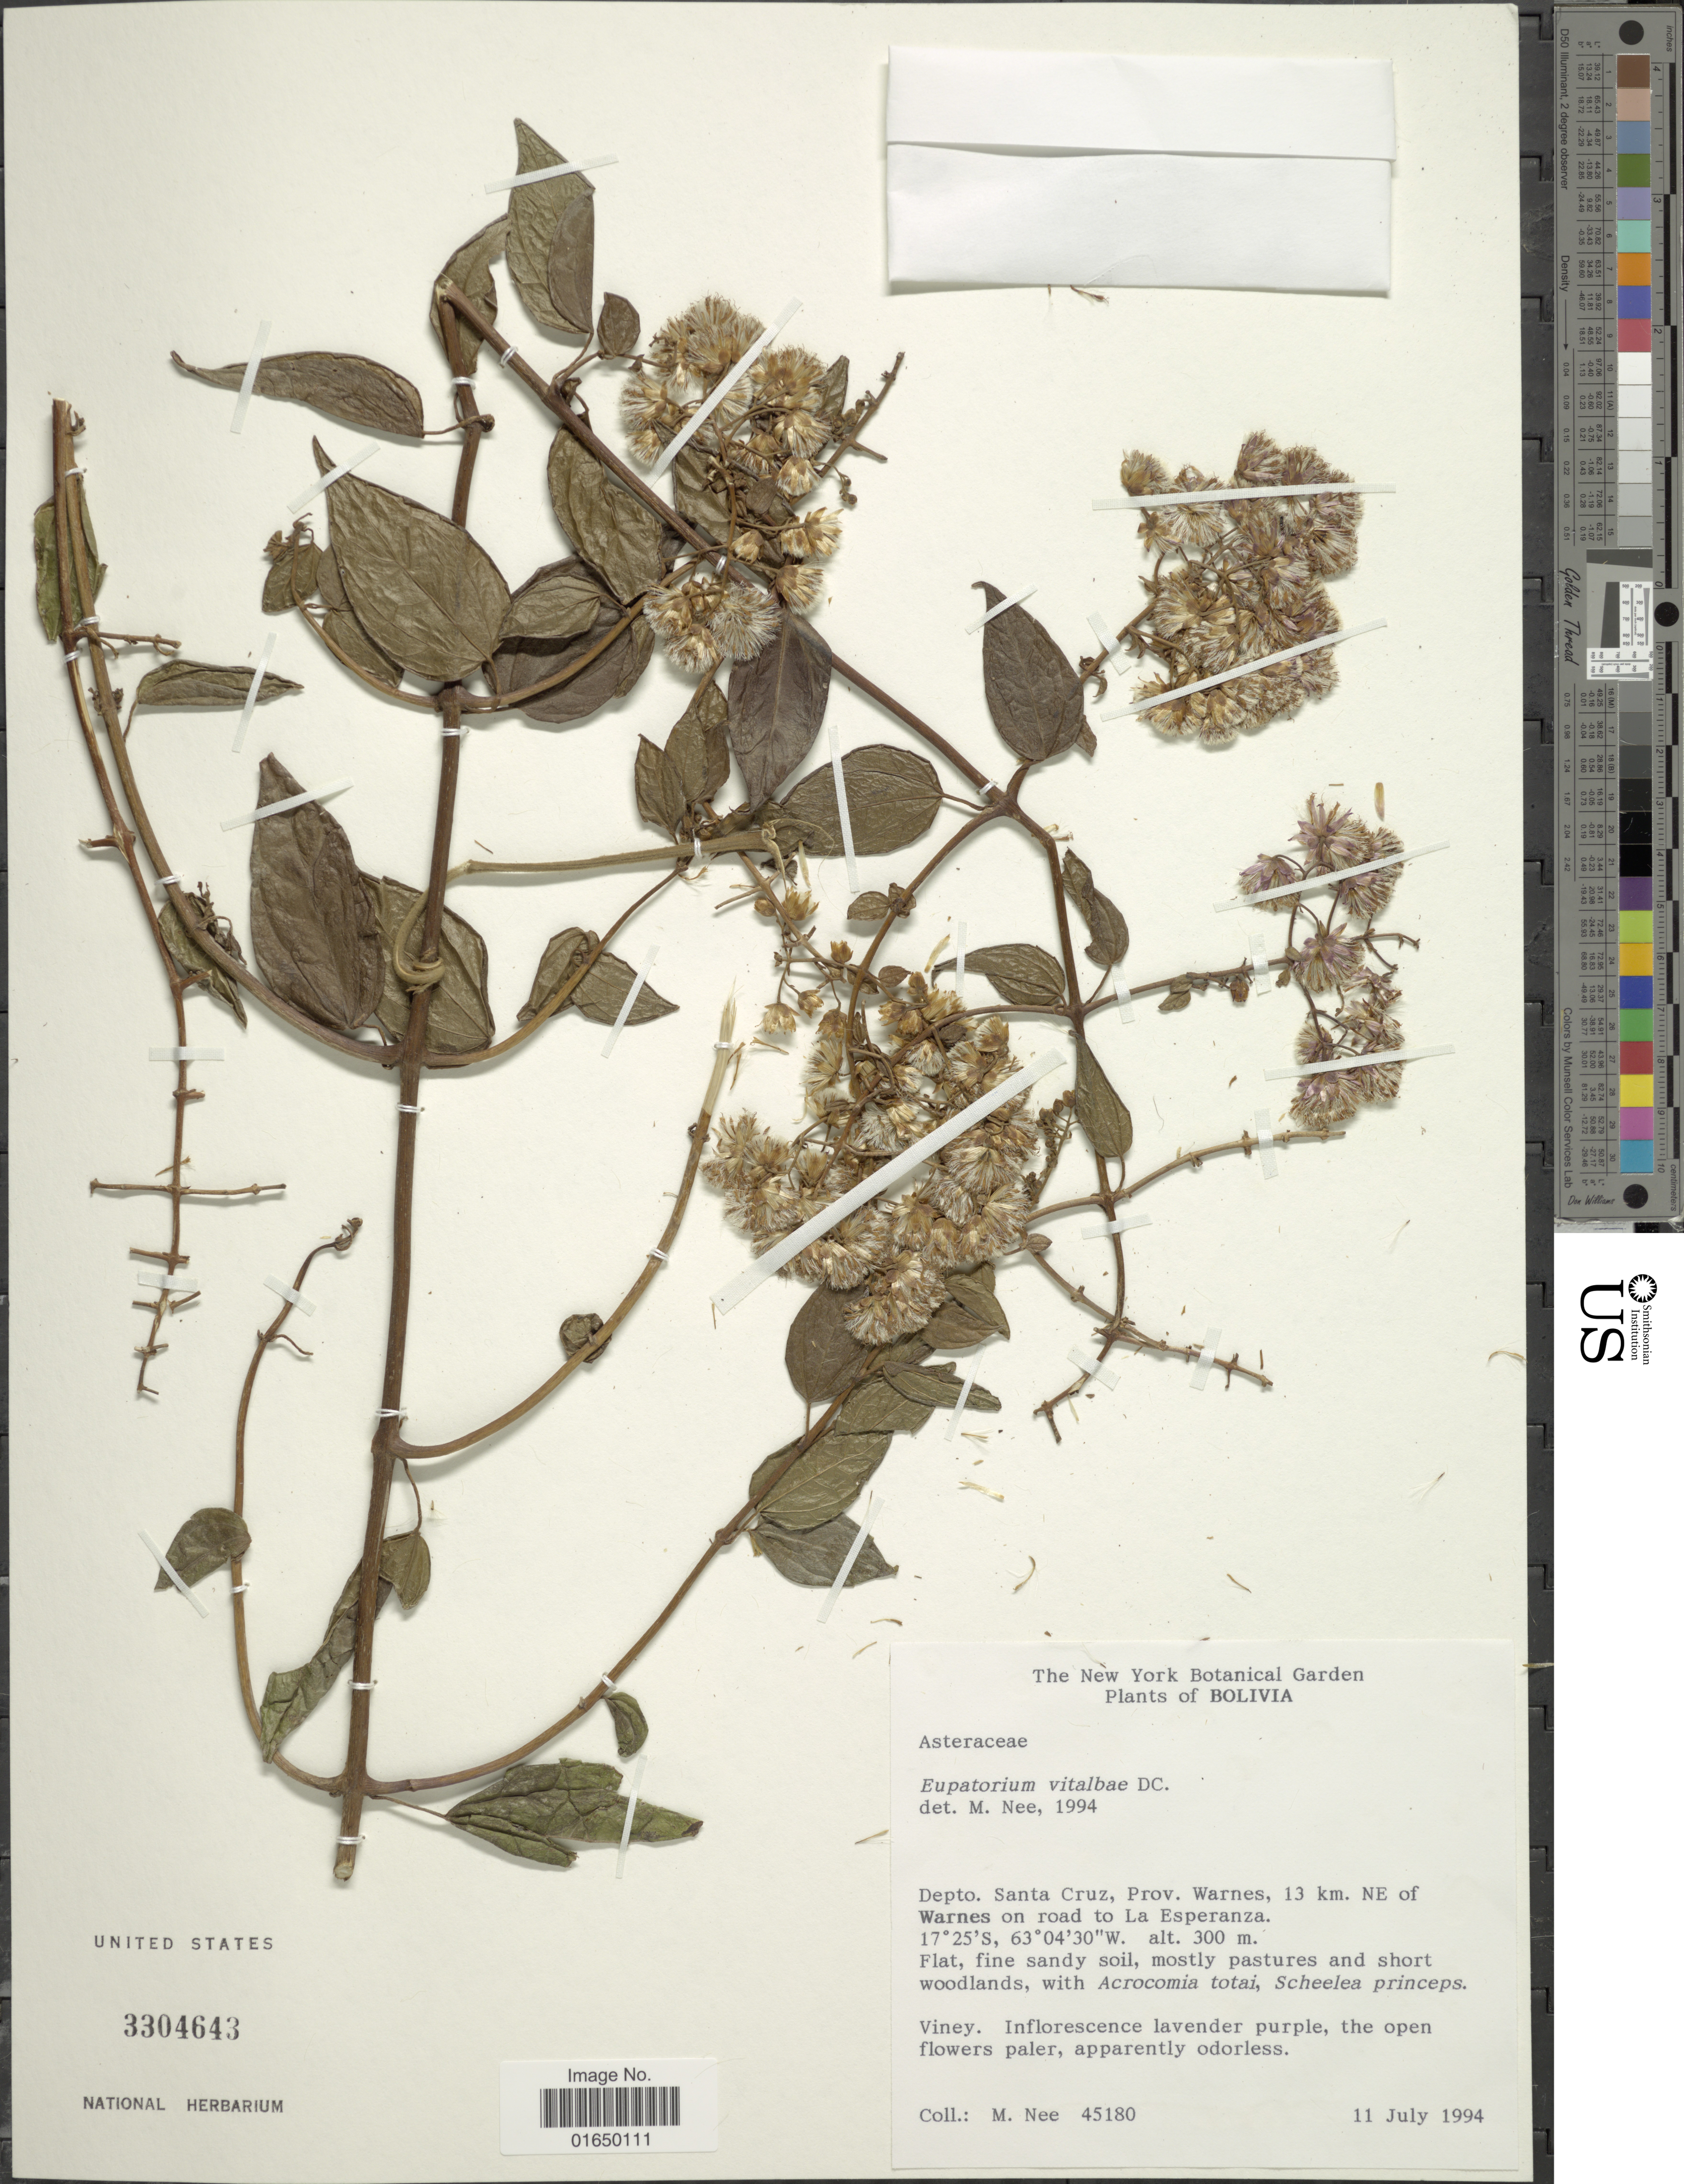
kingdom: Plantae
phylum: Tracheophyta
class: Magnoliopsida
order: Asterales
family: Asteraceae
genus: Heterocondylus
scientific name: Heterocondylus vitalbae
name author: (DC.) R.M. King & H. Rob.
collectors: M. Nee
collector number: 45180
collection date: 1994-07-11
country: Bolivia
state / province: Santa Cruz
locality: Dept. Santa Cruz, Prov. Warnes, 13 km. NE of Warnes on road to La Esperanza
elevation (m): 300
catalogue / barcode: US 3304643